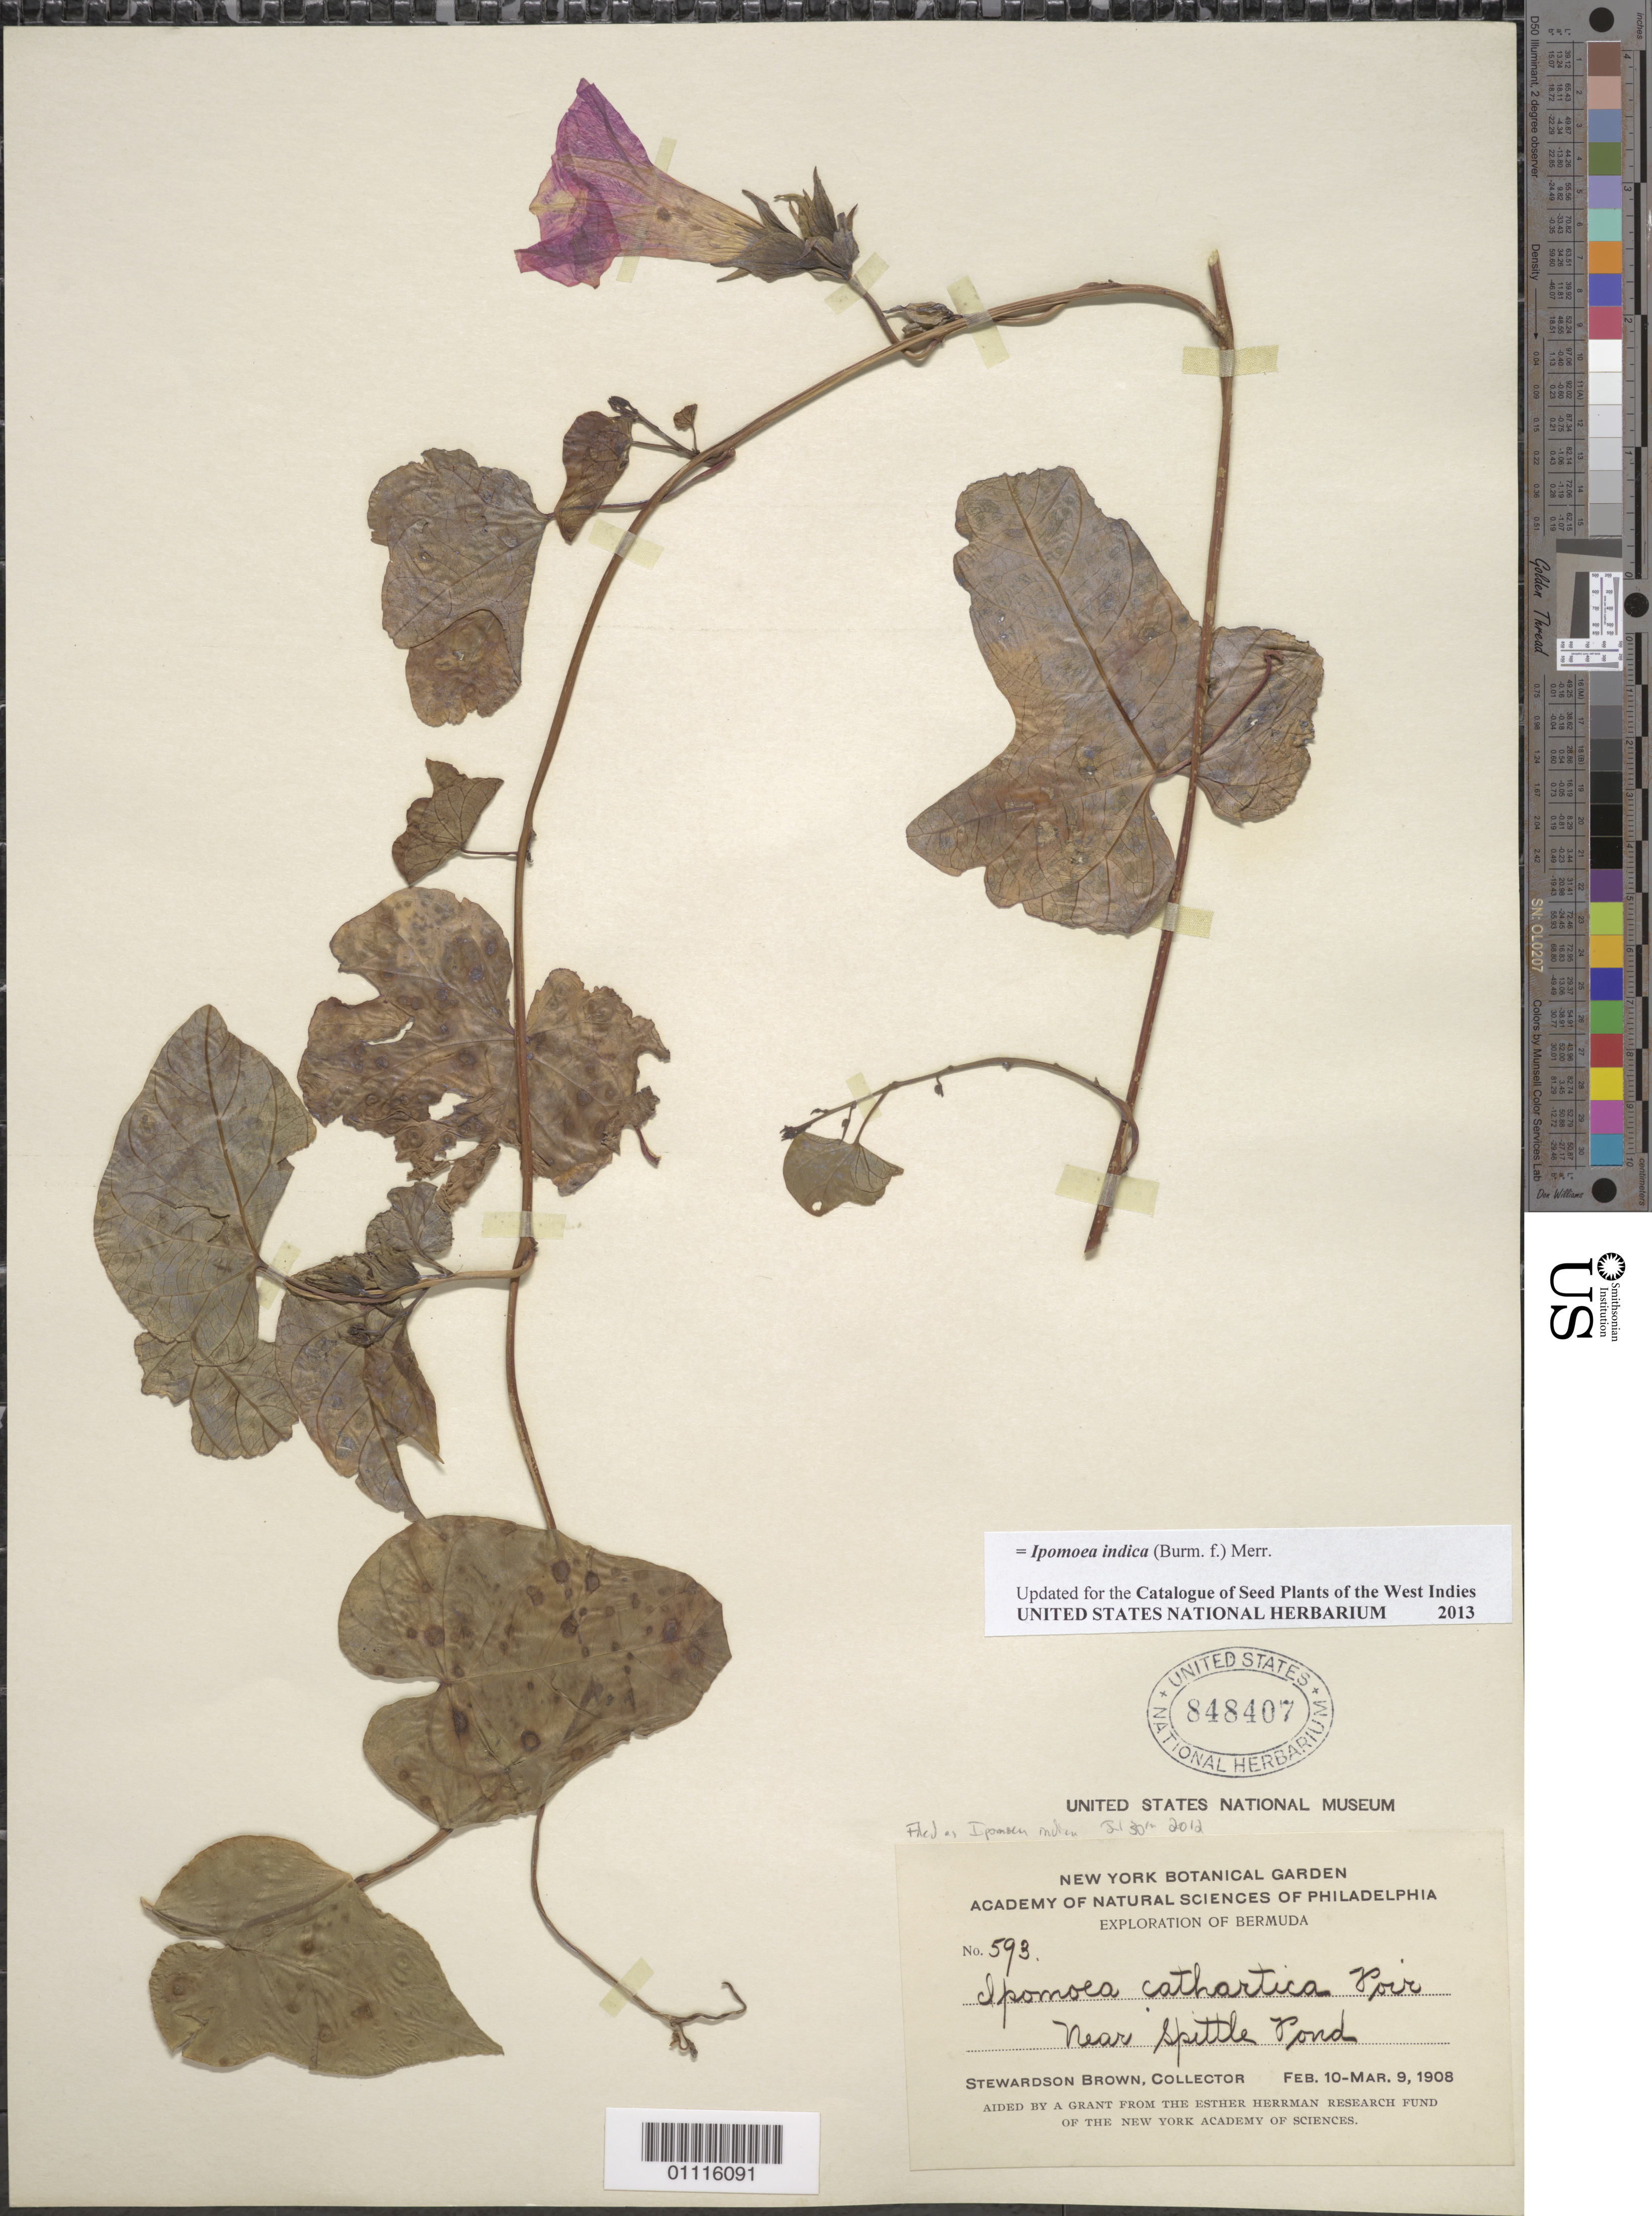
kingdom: Plantae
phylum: Tracheophyta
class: Magnoliopsida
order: Solanales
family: Convolvulaceae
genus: Ipomoea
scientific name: Ipomoea indica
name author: (Burm.) Merr.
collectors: S. Brown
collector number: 593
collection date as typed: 10 Feb 1908 to 09 Mar 1908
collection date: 1908-02-10/1908-03-09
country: Bermuda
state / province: Smiths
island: Bermuda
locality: Near Spittle Pond.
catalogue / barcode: US 848407